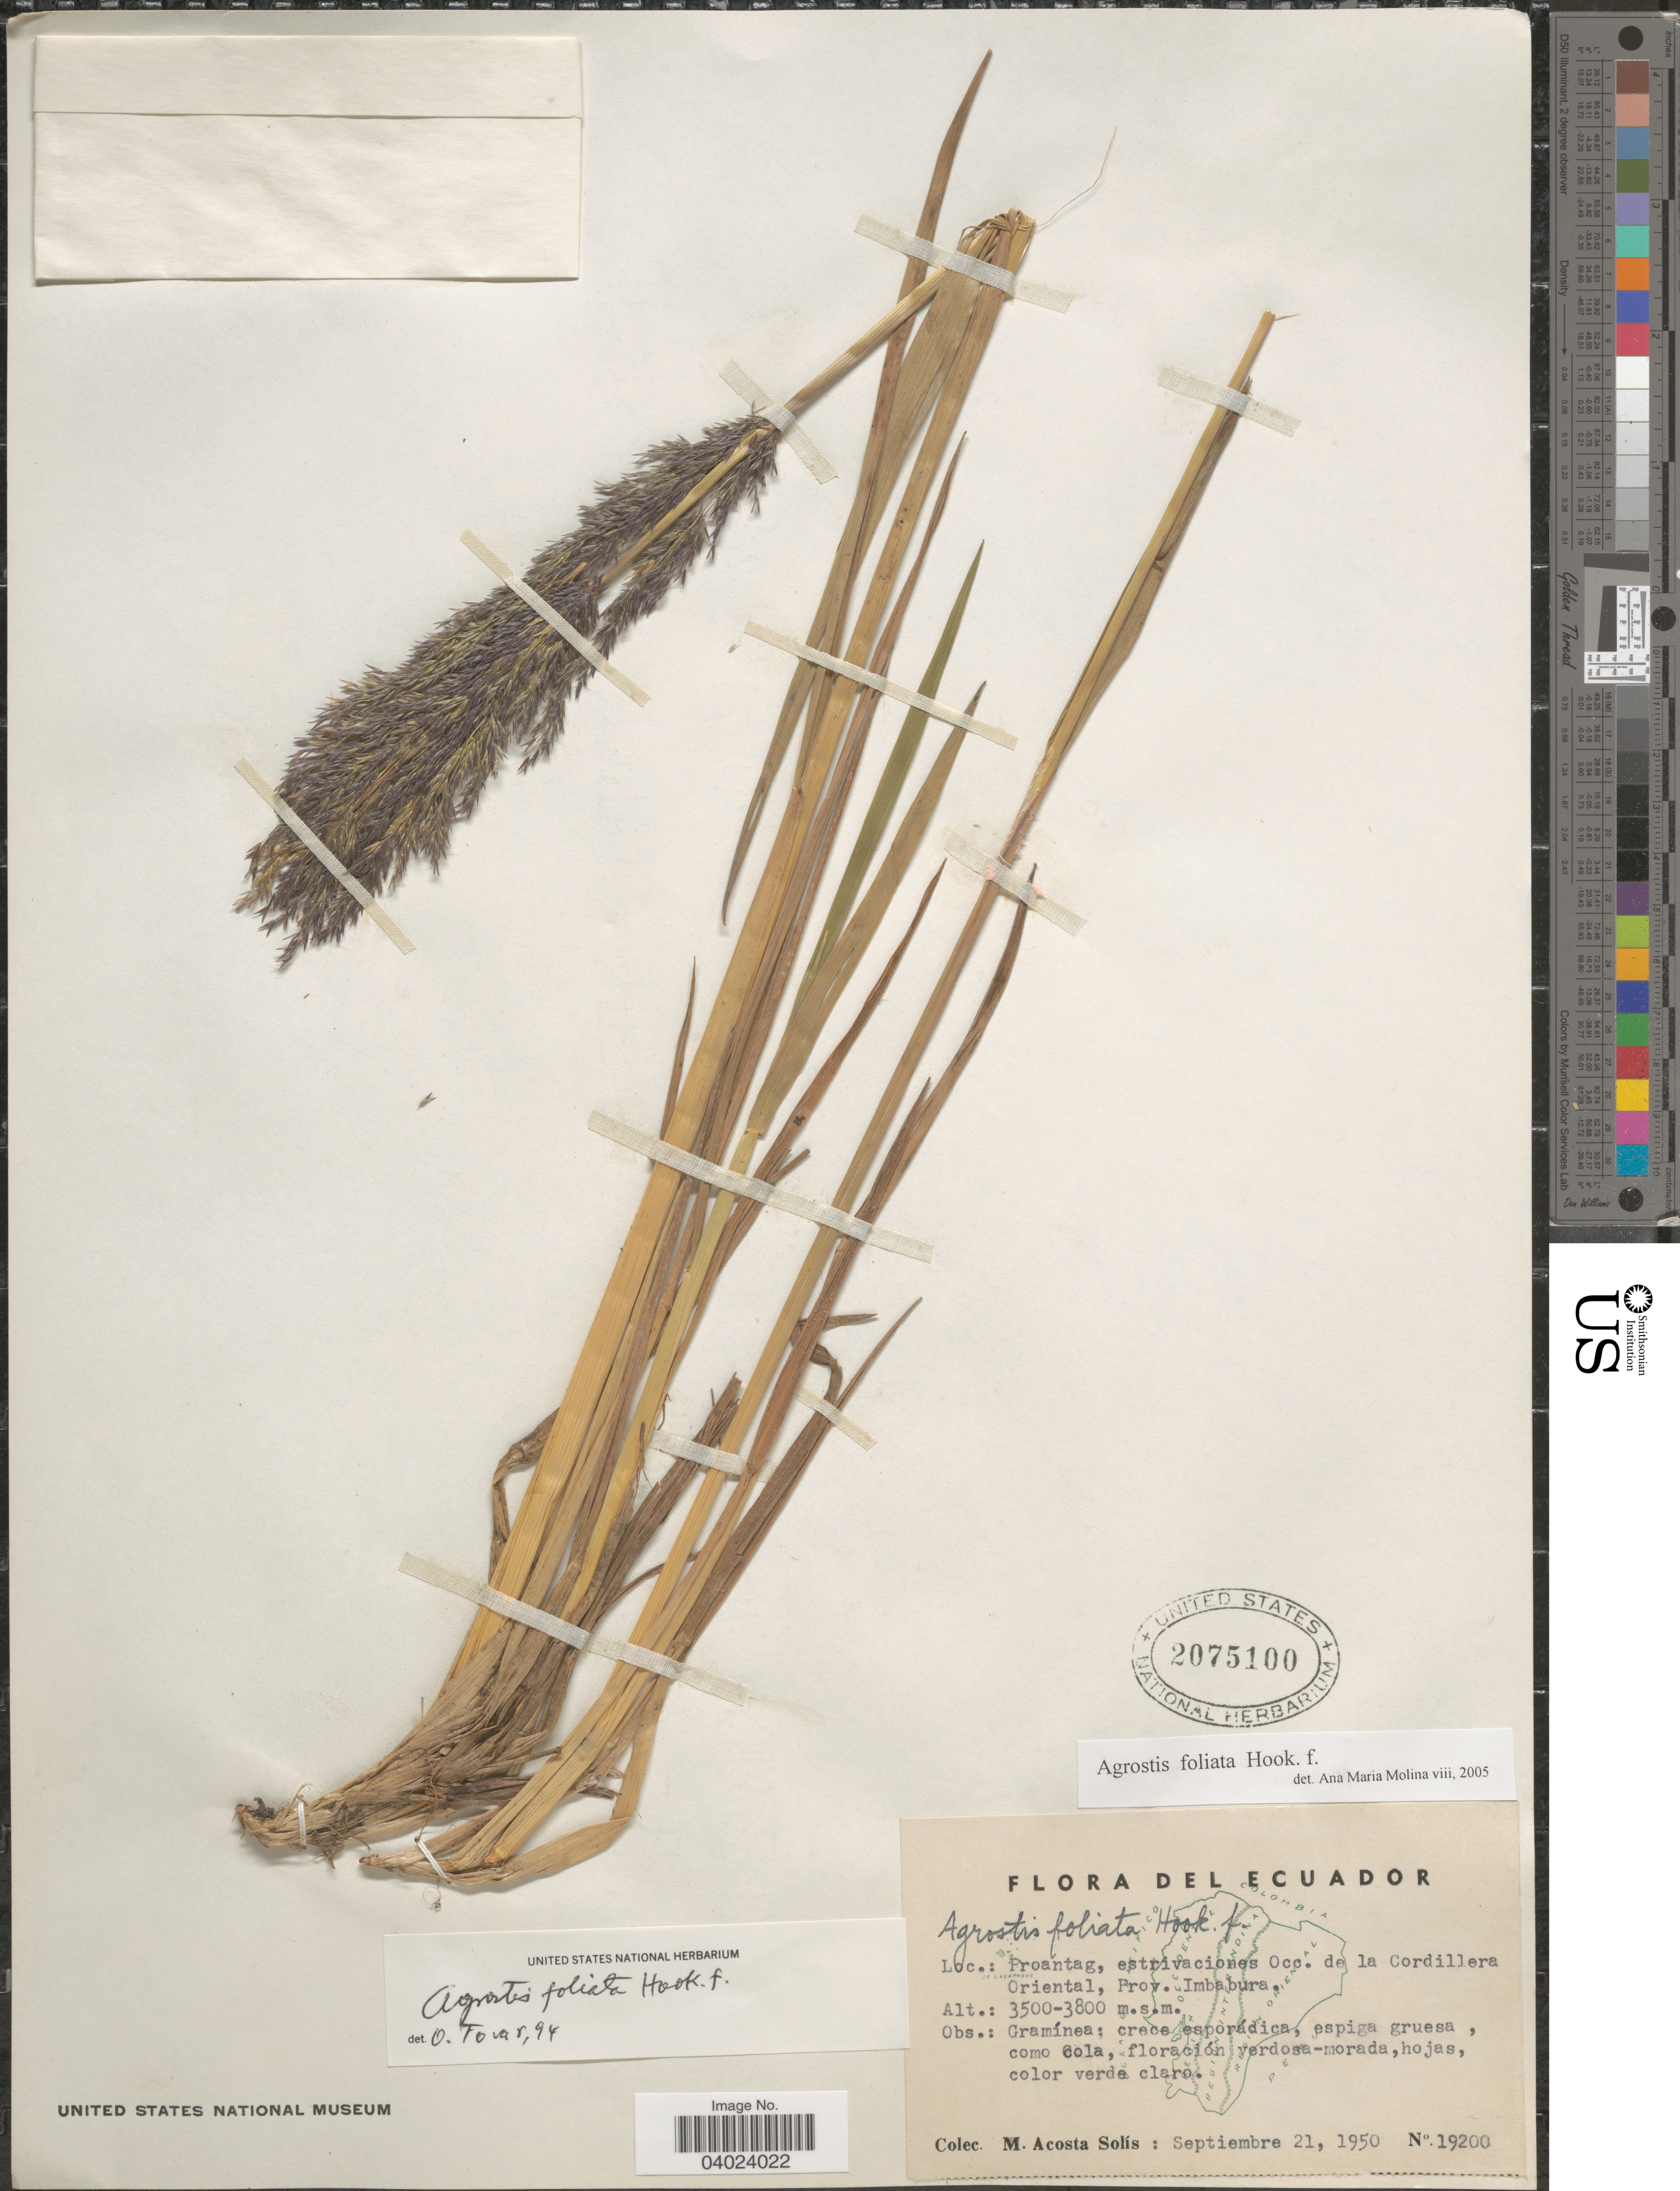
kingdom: Plantae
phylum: Tracheophyta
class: Liliopsida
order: Poales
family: Poaceae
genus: Agrostis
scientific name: Agrostis foliata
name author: Hook. f.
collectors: M. Solís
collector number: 19200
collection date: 1950-09-21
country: Ecuador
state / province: Imbabura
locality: Proantag, estrivaciones Occ. de la Cordillera Oriental.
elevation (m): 3500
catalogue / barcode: US 2075100